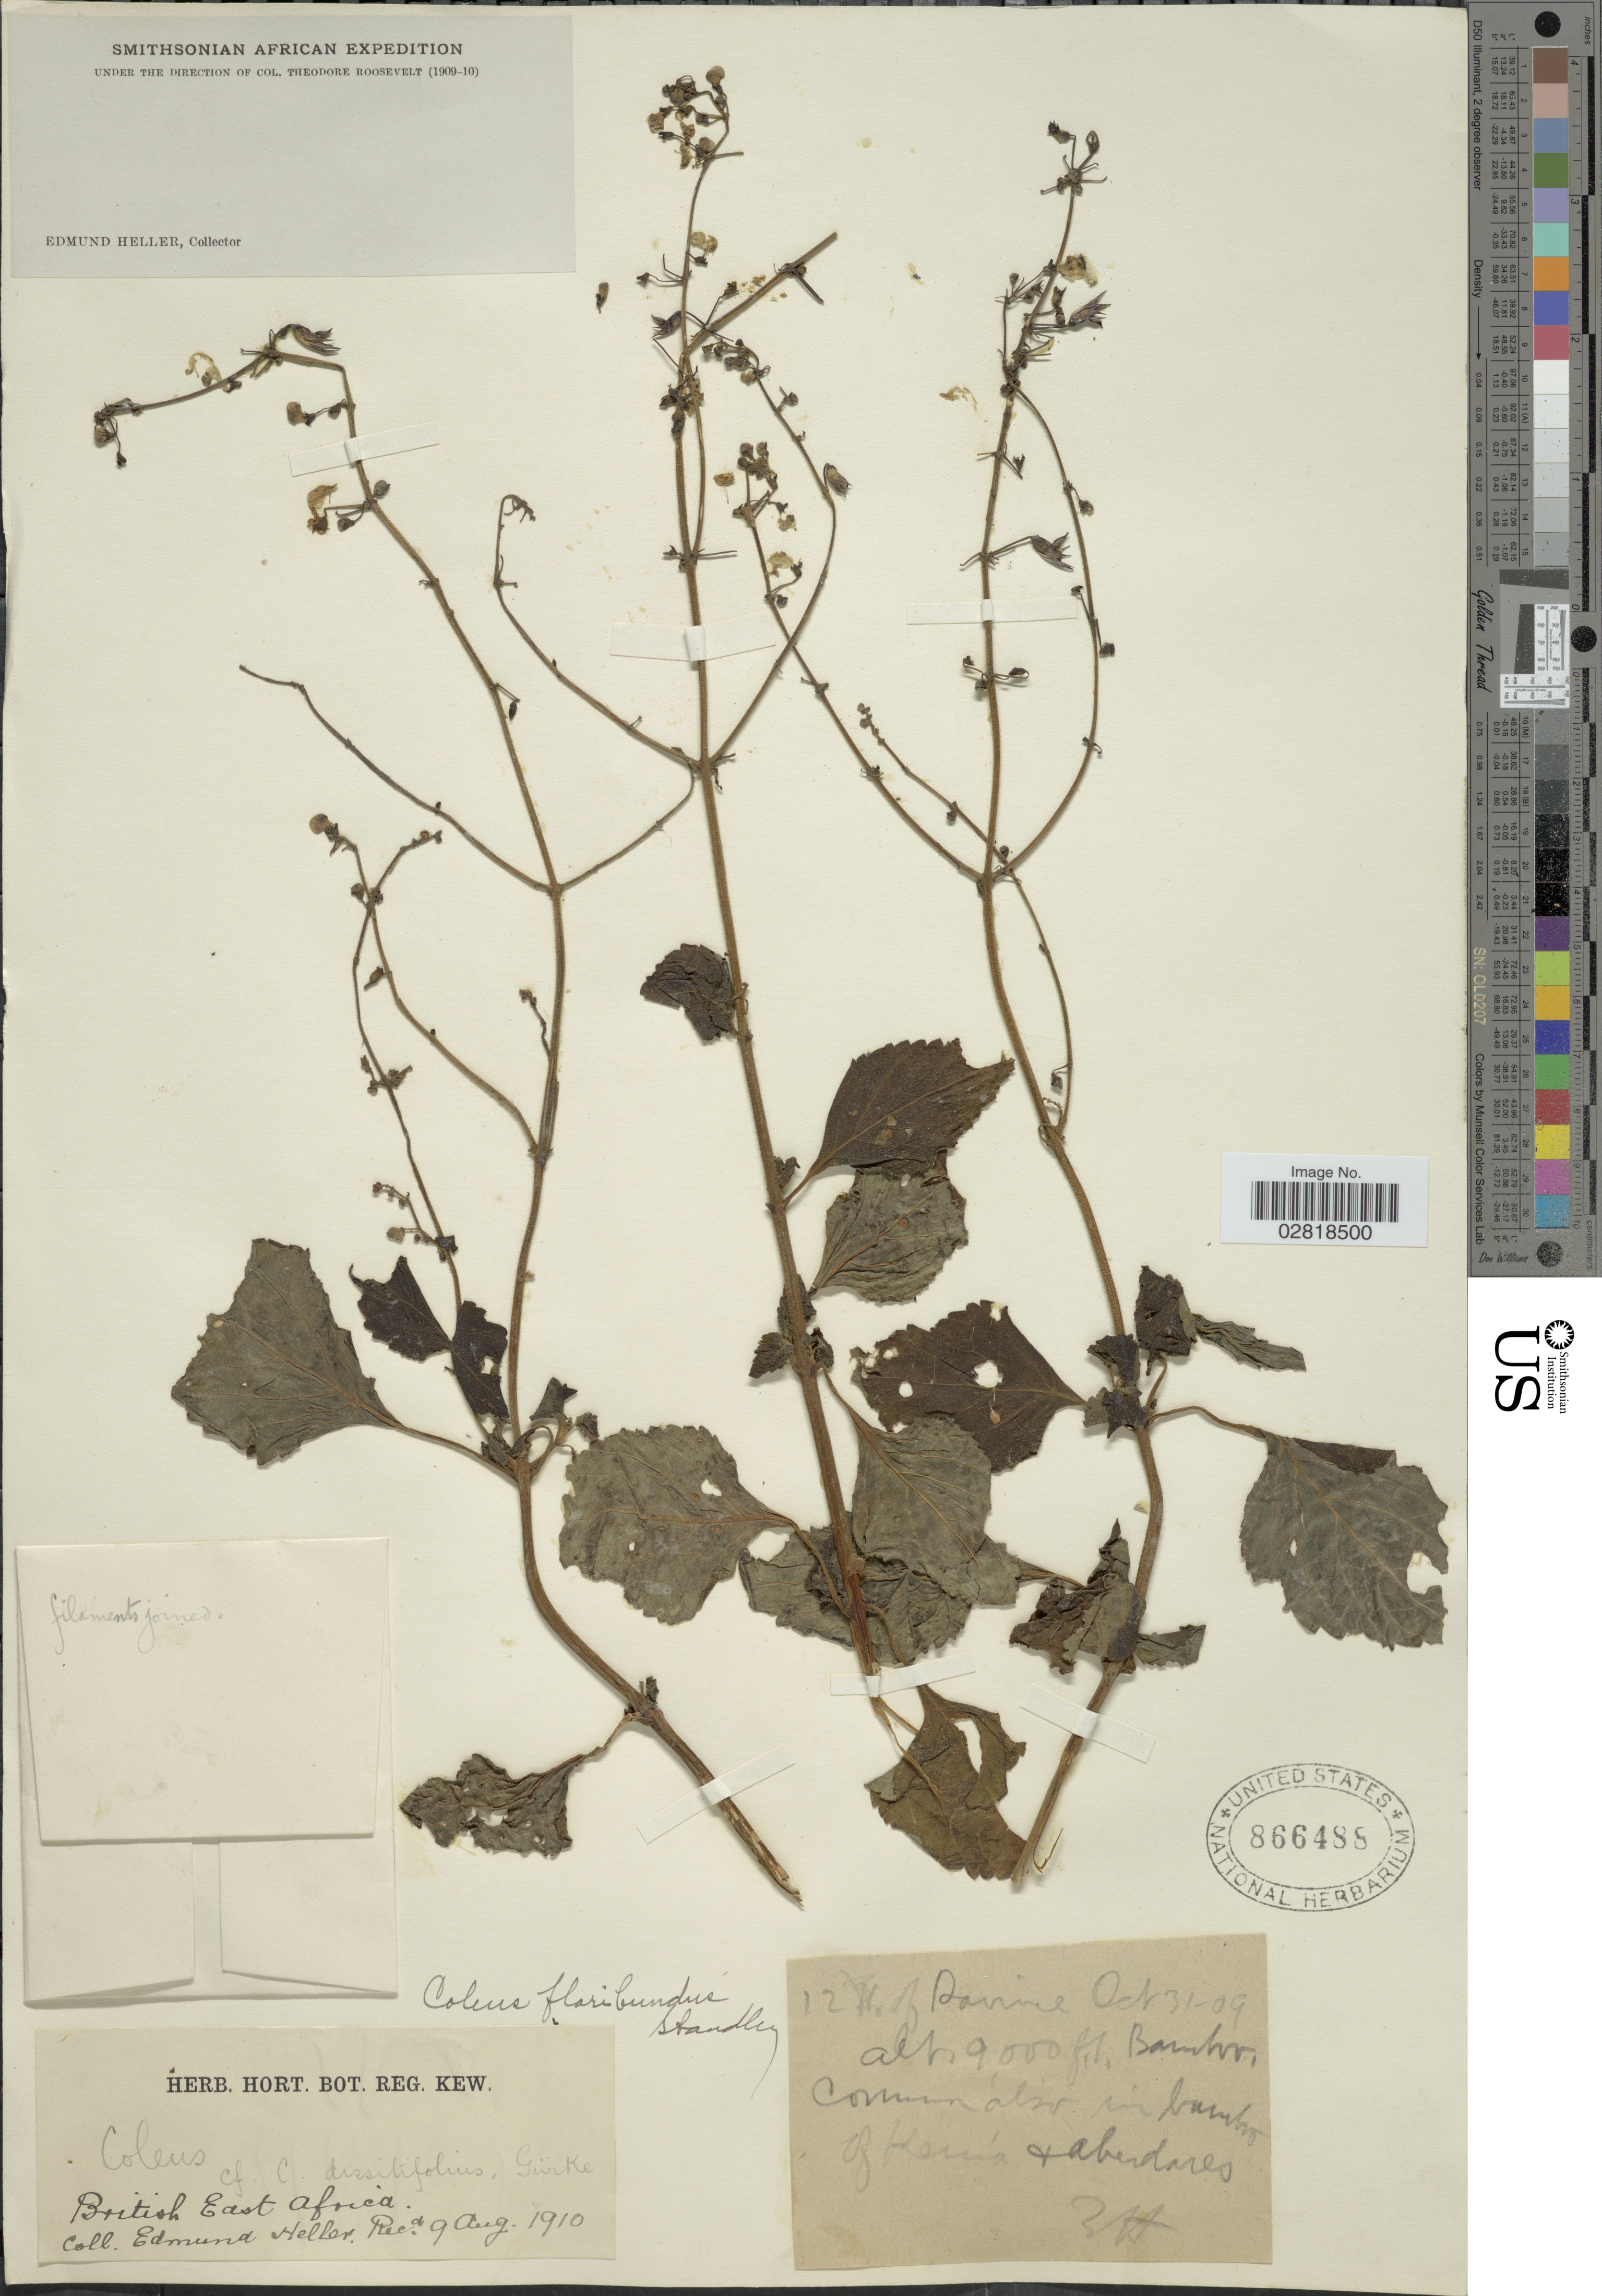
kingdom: Plantae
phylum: Tracheophyta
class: Magnoliopsida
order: Lamiales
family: Lamiaceae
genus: Plectranthus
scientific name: Plectranthus floribundus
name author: N.E. Br.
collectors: E. Heller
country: Kenya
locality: British East Africa. 12 N. of Province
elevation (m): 2743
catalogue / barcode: US 866488